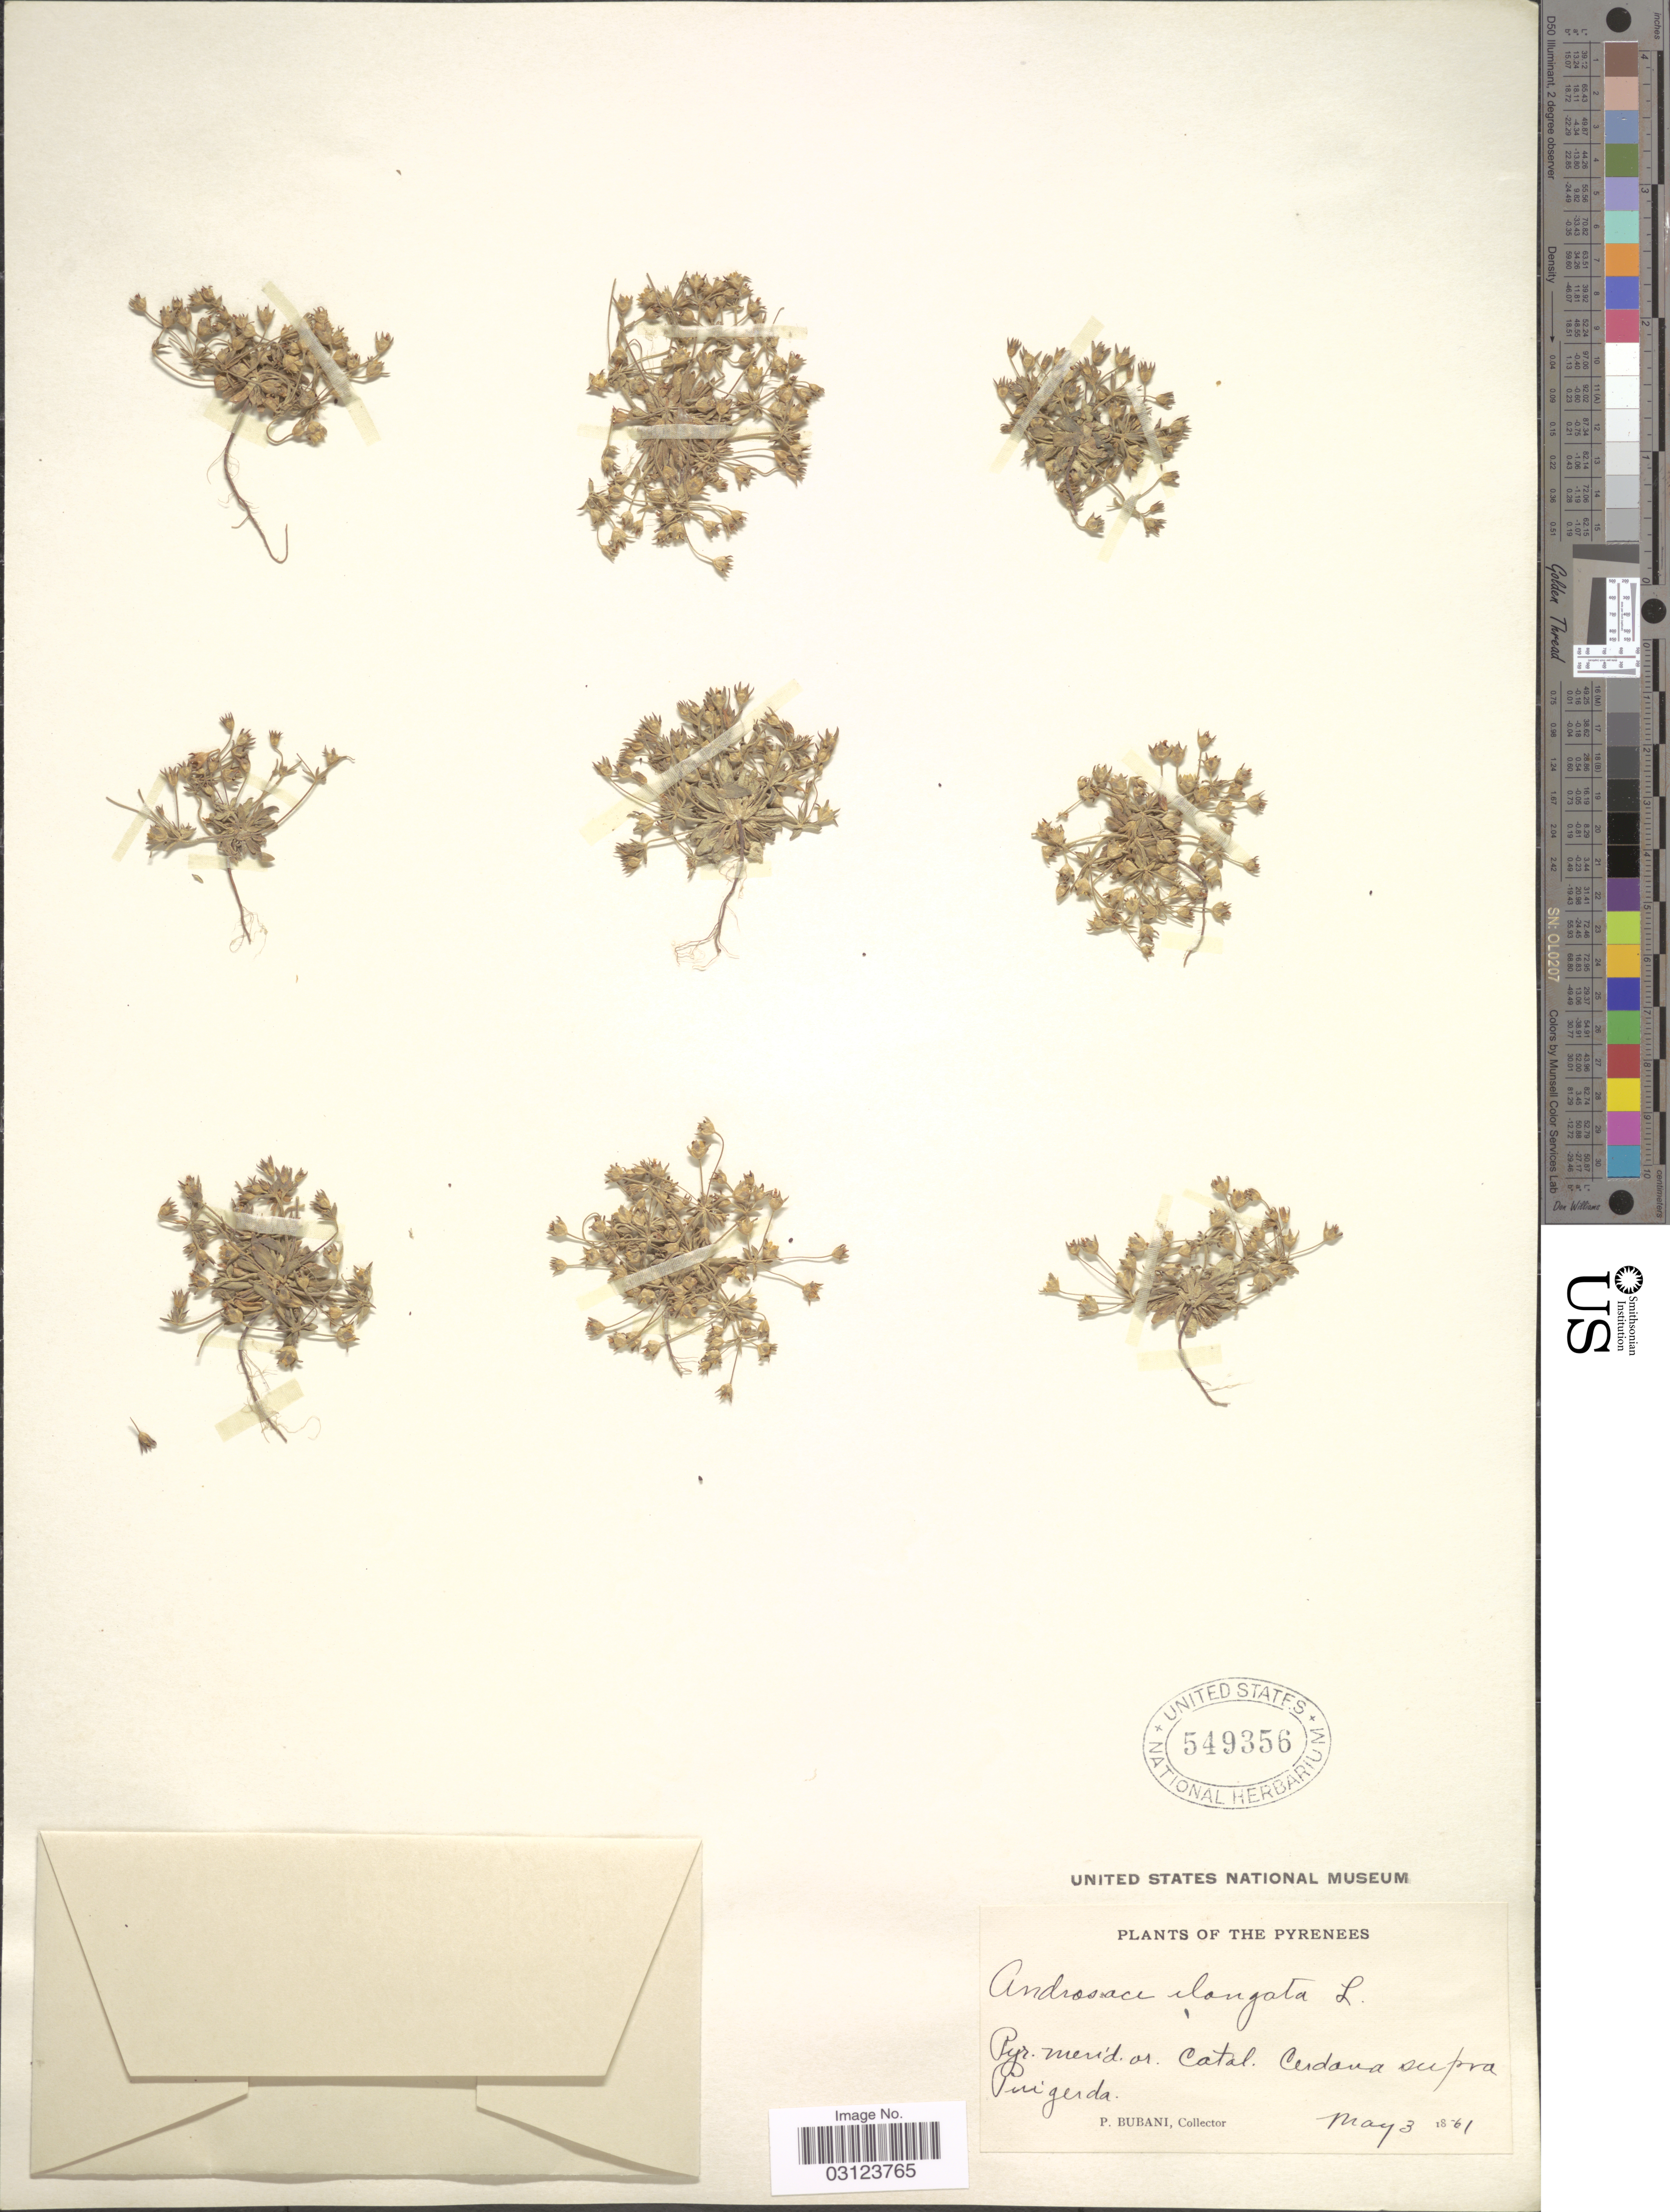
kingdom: Plantae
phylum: Tracheophyta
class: Magnoliopsida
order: Ericales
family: Primulaceae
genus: Androsace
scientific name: Androsace elongata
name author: L.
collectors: P. Bubani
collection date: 1861-05-03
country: Spain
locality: Pyrenees. Pyr. merid. or. Catal. Cerdava supra Puigerda.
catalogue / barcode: US 549356